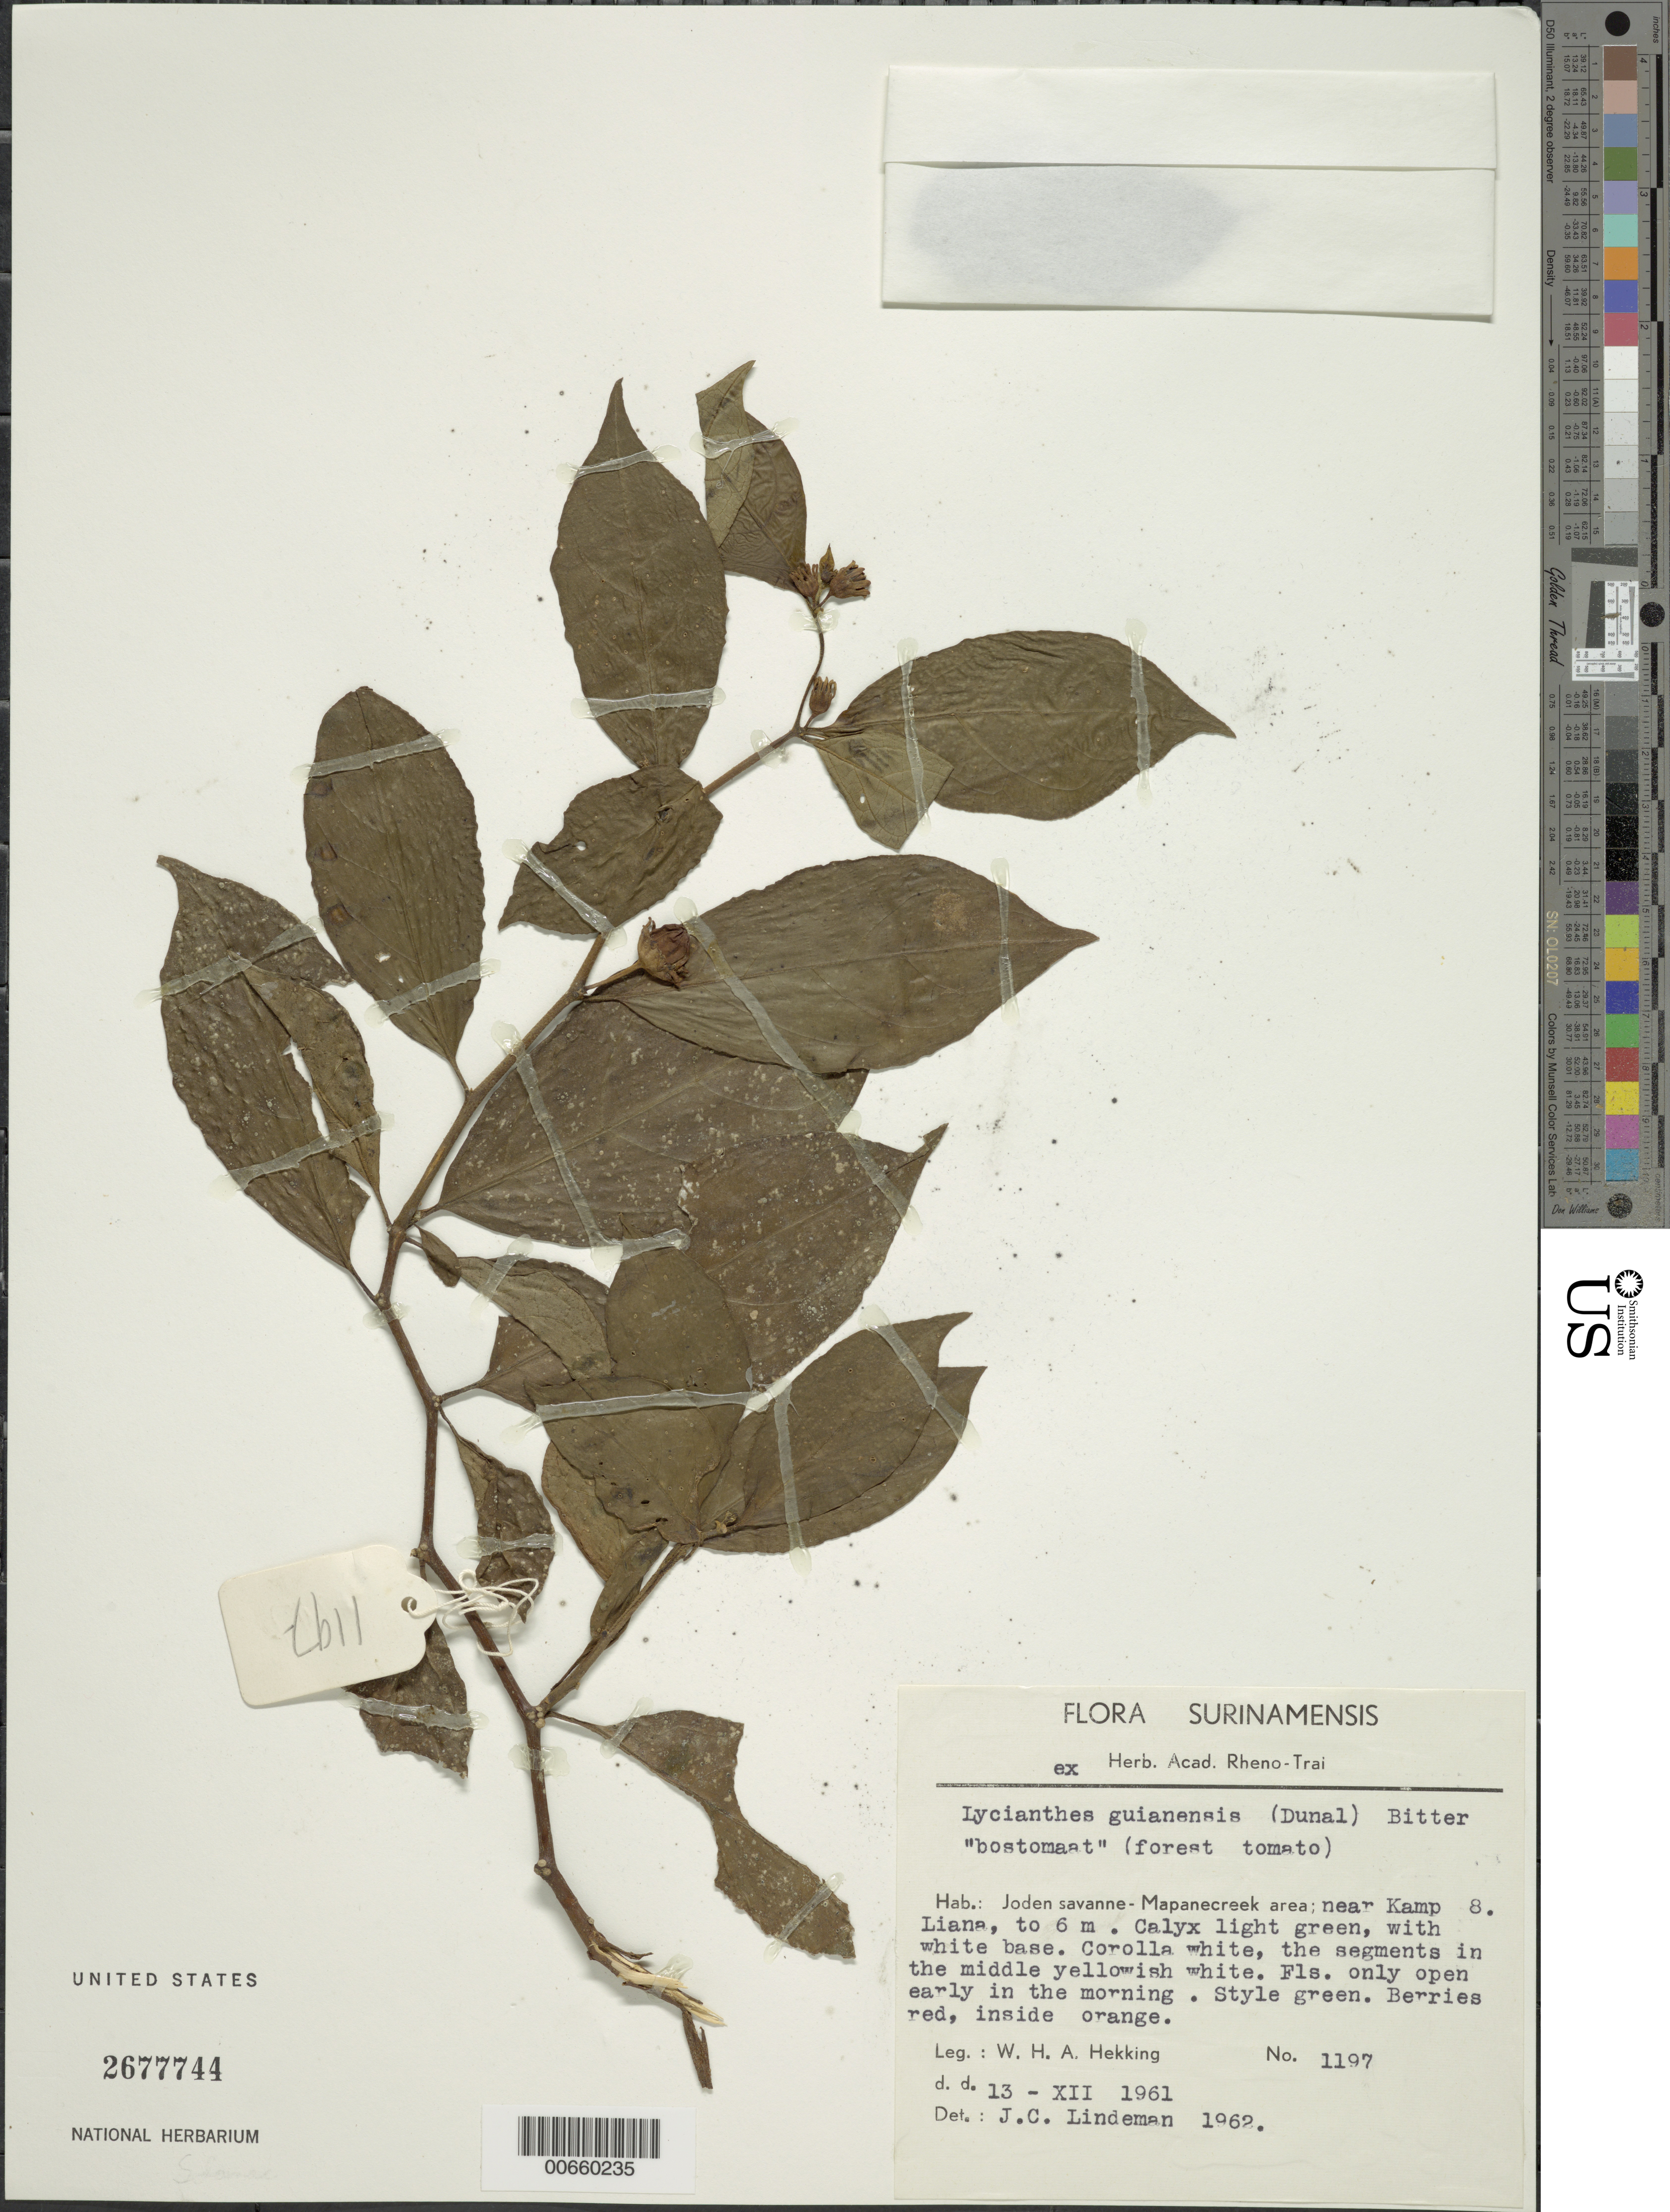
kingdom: Plantae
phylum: Tracheophyta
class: Magnoliopsida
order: Solanales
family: Solanaceae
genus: Lycianthes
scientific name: Lycianthes guianensis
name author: (Dunal) Bitter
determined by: Lindeman, J. C.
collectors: W. H. A. Hekking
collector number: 1197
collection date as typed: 13-Dec-61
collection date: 1961-12-13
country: Suriname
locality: Jodensavanne-Mapane kreek area (Suriname R.), near Camp 8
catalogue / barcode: US 2677744